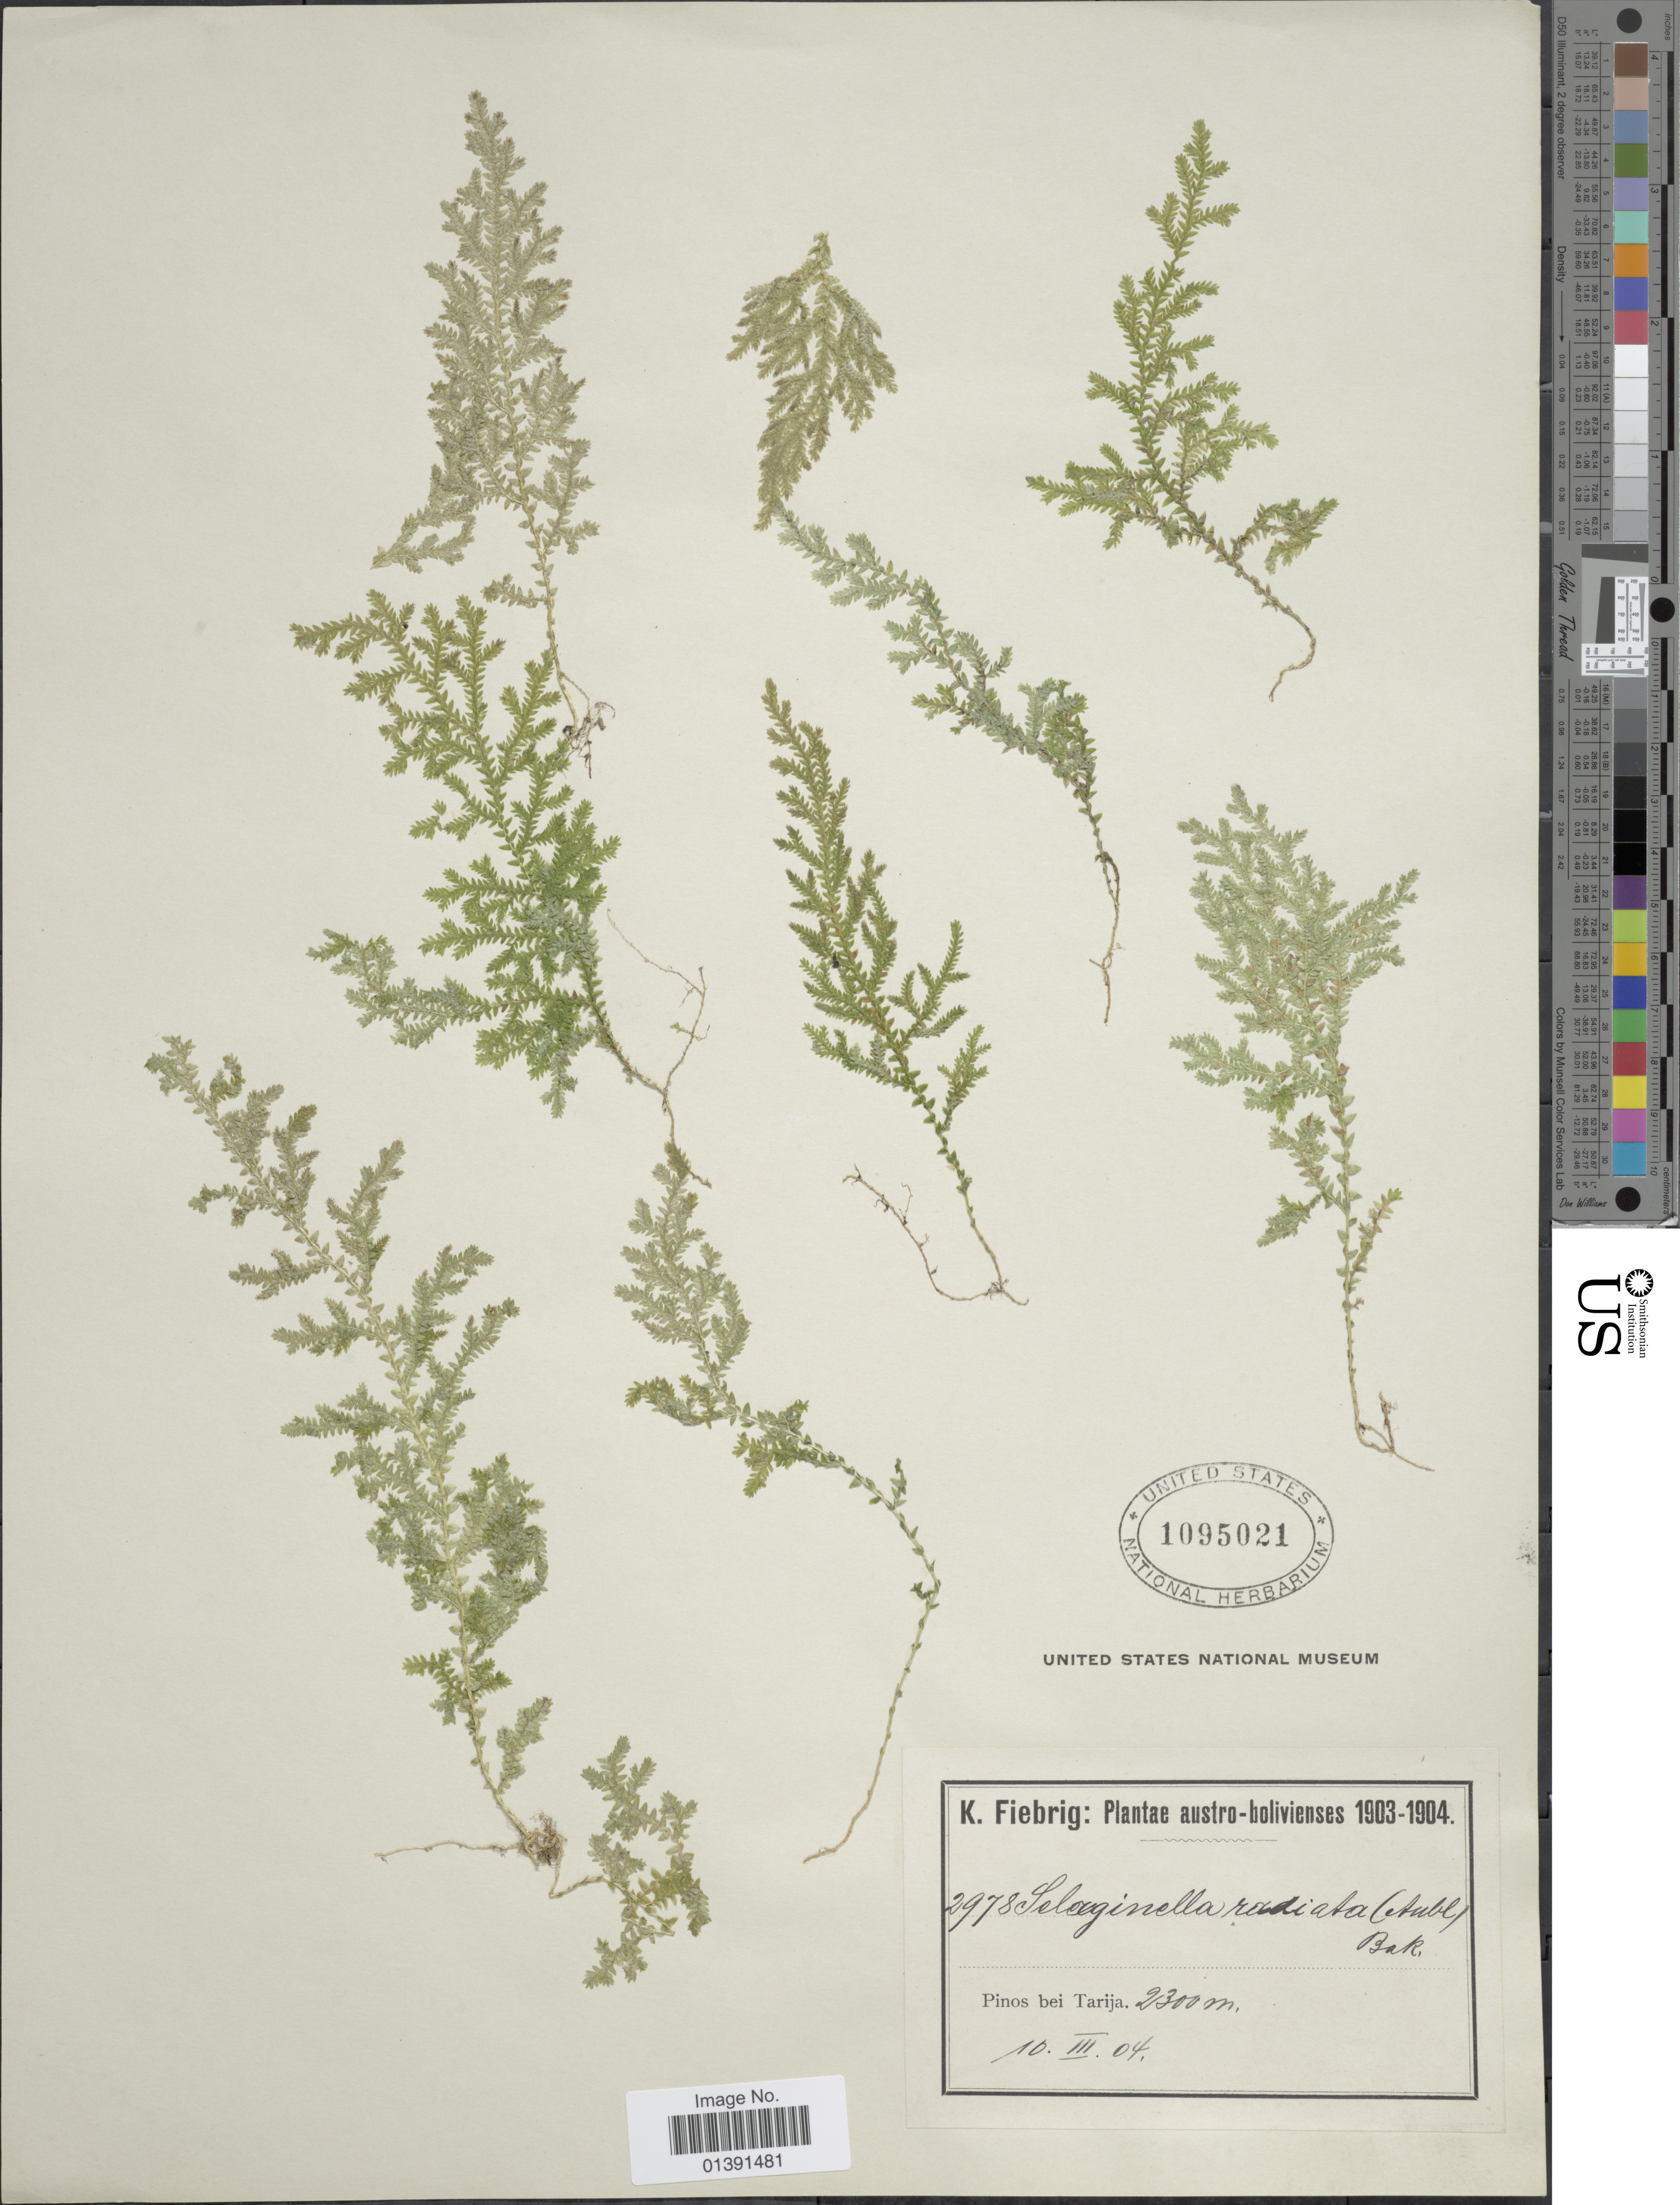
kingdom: Plantae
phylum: Tracheophyta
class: Lycopodiopsida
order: Selaginellales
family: Selaginellaceae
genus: Selaginella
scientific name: Selaginella novae-hollandiae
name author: (Sw.) Spring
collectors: K. Fiebrig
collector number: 2978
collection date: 1904-03-10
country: Bolivia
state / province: Tarija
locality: Austro-bolivienses, Pinos beiTarija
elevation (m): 2300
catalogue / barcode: US 1095021